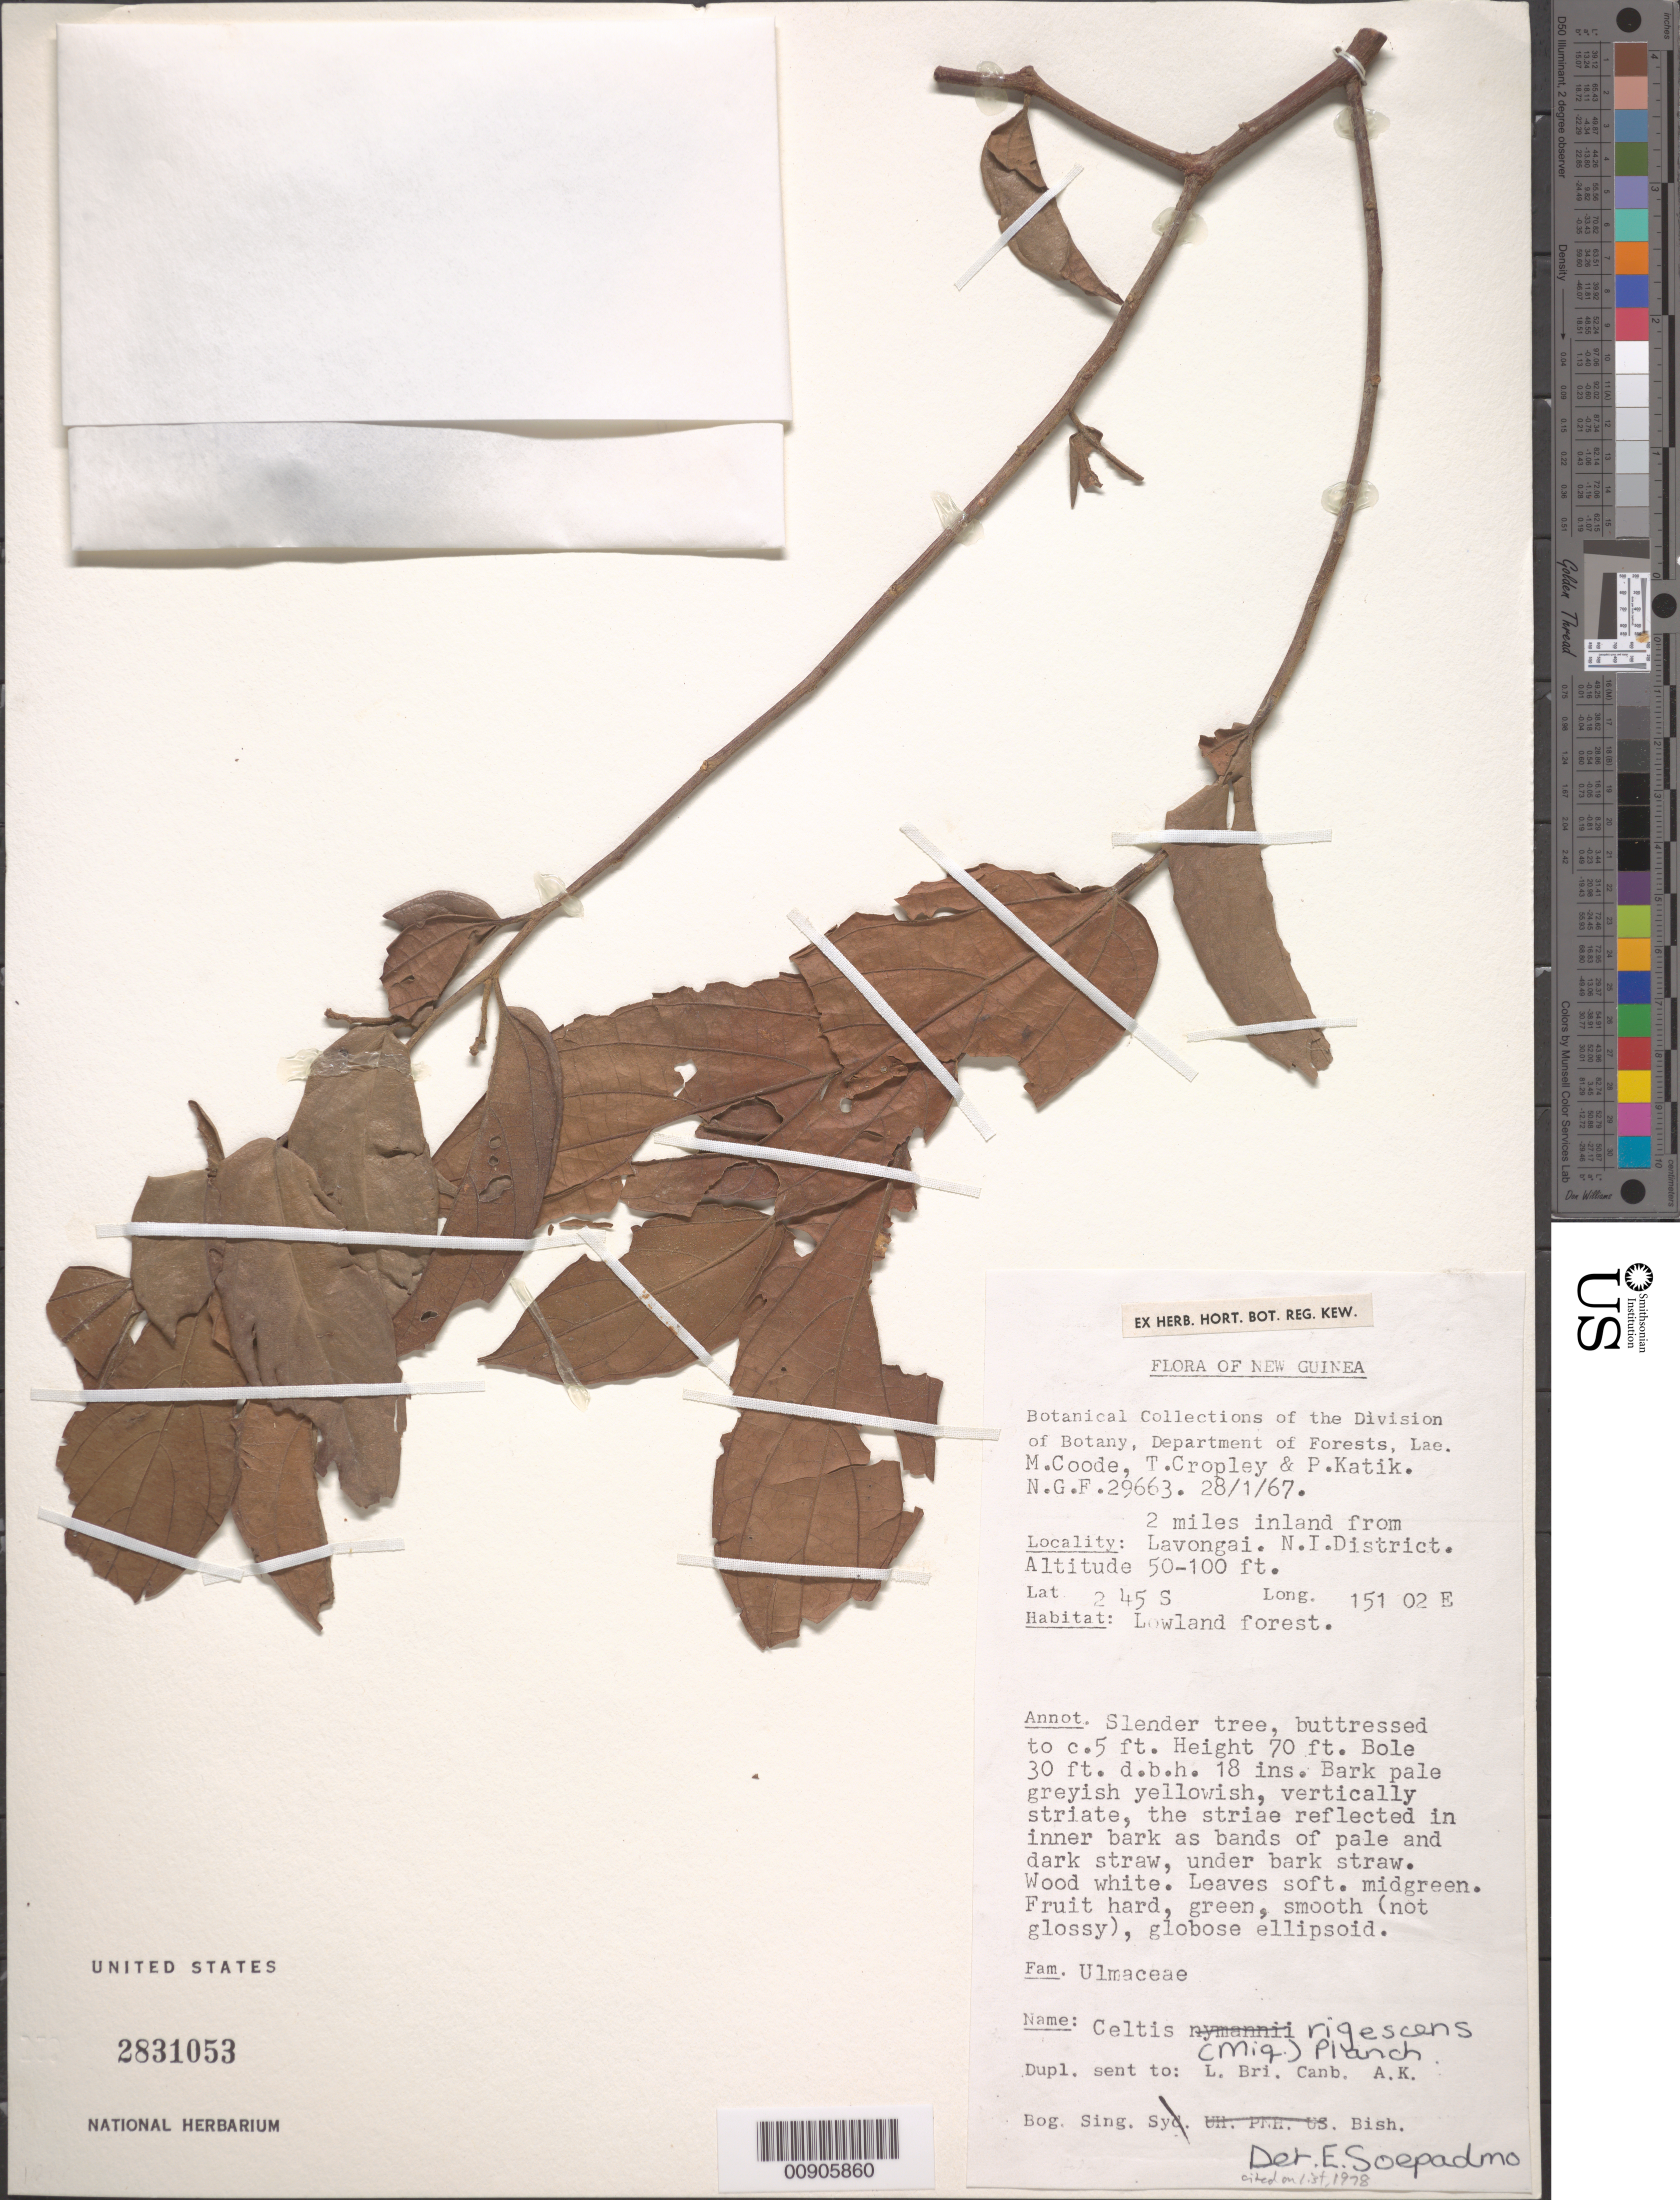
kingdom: Plantae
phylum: Tracheophyta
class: Magnoliopsida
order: Rosales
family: Cannabaceae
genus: Celtis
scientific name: Celtis rigescens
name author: (Miq.) Planch.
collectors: M. J. E. Coode, T. Cropley & P. Katik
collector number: NGF 29663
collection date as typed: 29 Jan 1967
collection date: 1967-01-29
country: Papua New Guinea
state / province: New Ireland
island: Lavongai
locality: Lavongai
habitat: lowland forest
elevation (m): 15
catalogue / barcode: US 2831053